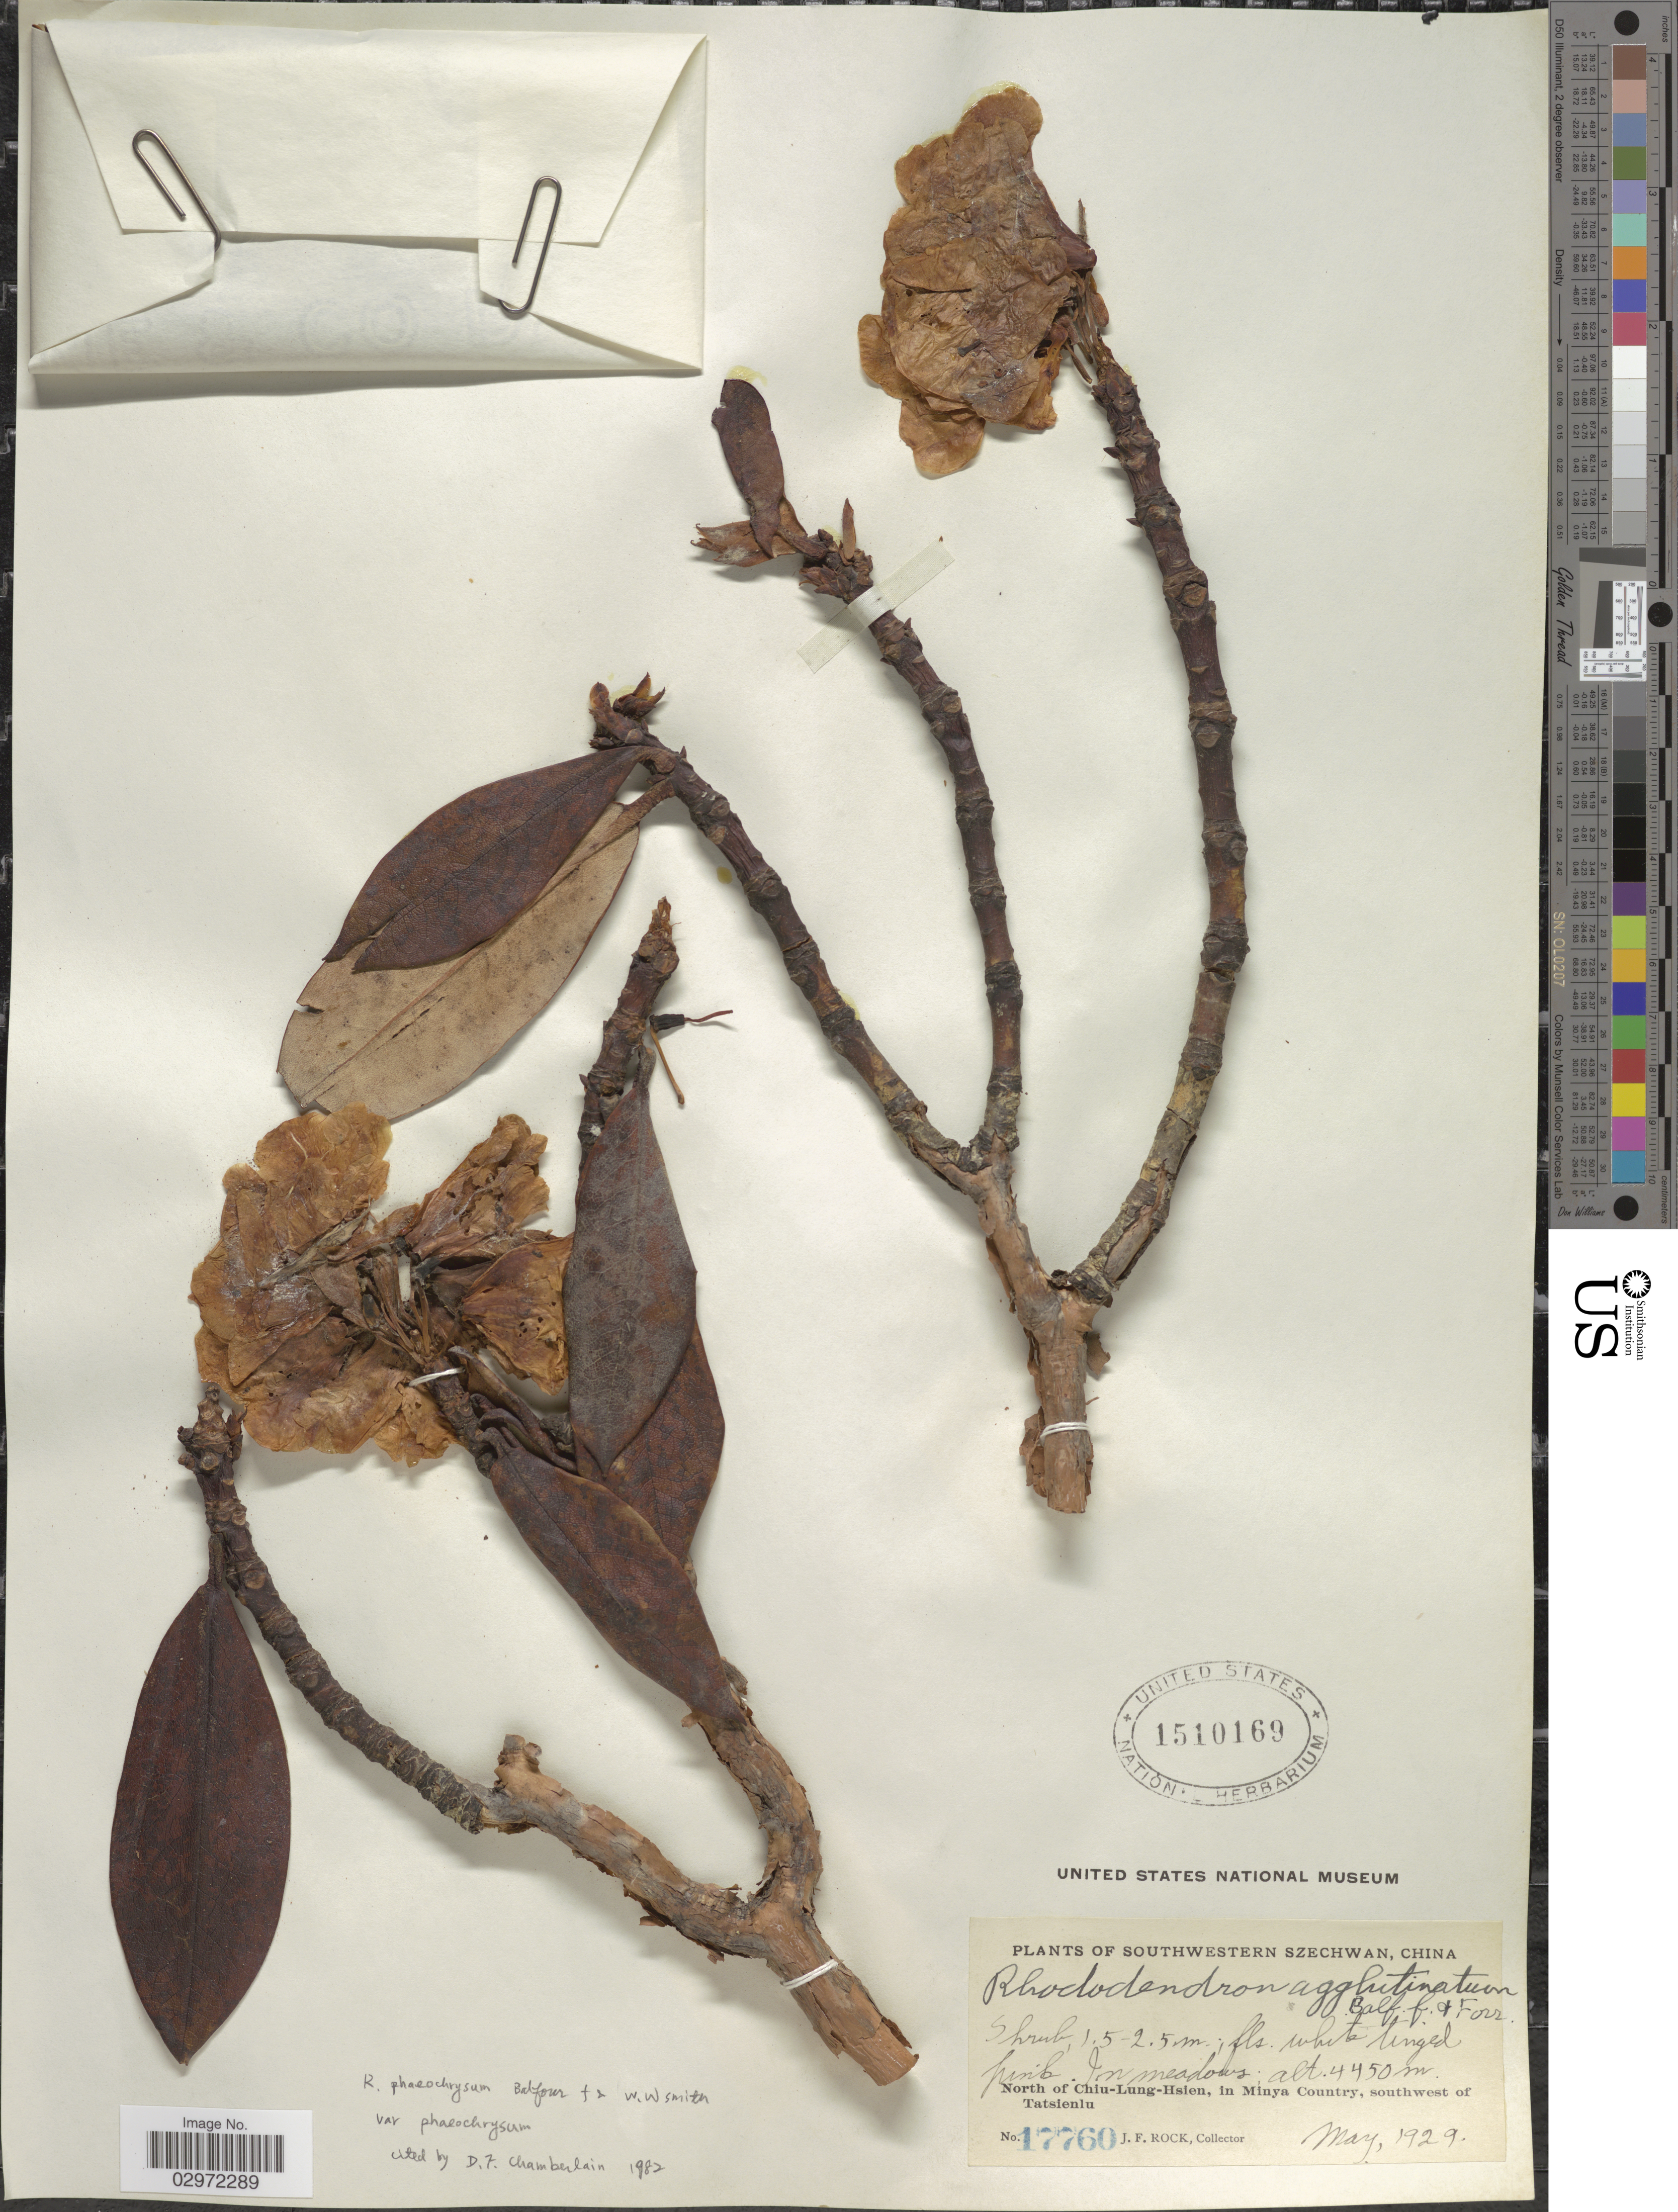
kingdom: Plantae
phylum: Tracheophyta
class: Magnoliopsida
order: Ericales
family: Ericaceae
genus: Rhododendron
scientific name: Rhododendron phaeochrysum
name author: Balf. f. & W.W. Sm.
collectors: J. Rock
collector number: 17760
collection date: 1929-05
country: China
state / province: Sichuan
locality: Southwestern Szechwan, North of Chiu-Lung-Hsien, in Minya Country, southwest of Tatsienlu.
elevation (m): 4450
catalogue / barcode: US 1510169